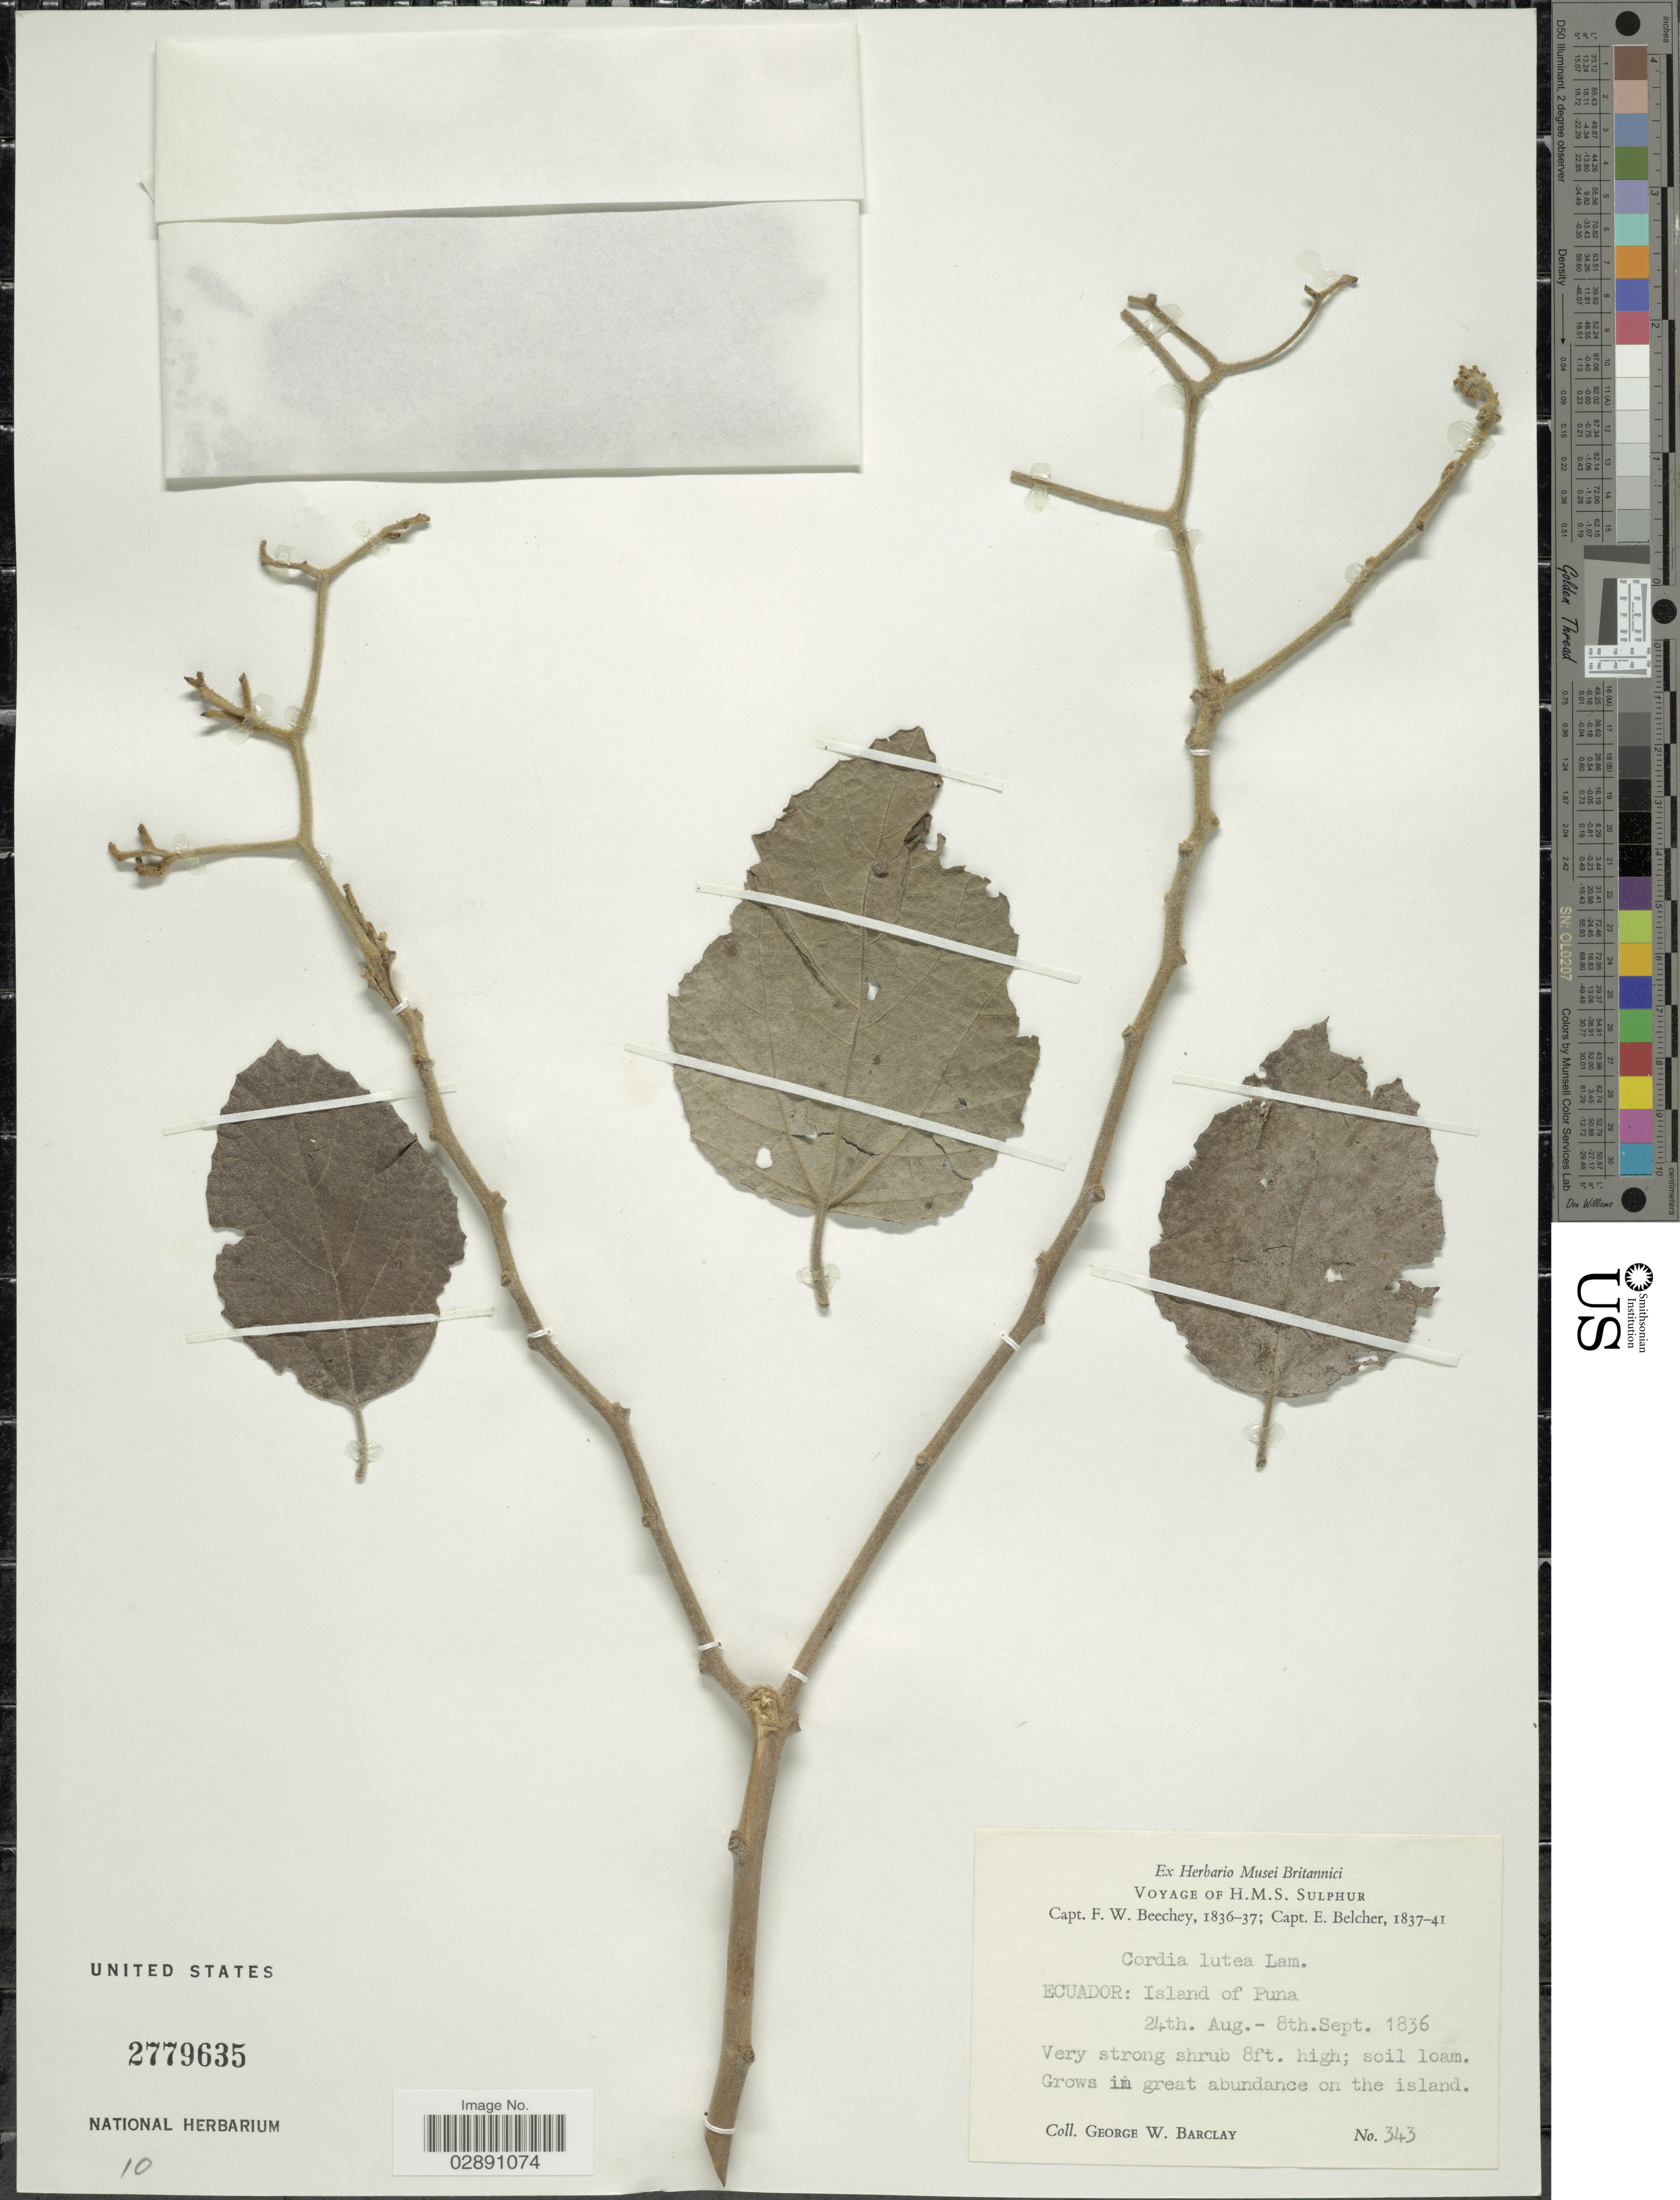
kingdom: Plantae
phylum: Tracheophyta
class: Magnoliopsida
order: Boraginales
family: Cordiaceae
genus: Cordia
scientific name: Cordia lutea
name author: Lam.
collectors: G. W. Barclay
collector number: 343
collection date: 1836-08-24/1836-09-08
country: Ecuador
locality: Island of Puna.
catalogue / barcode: US 2779635